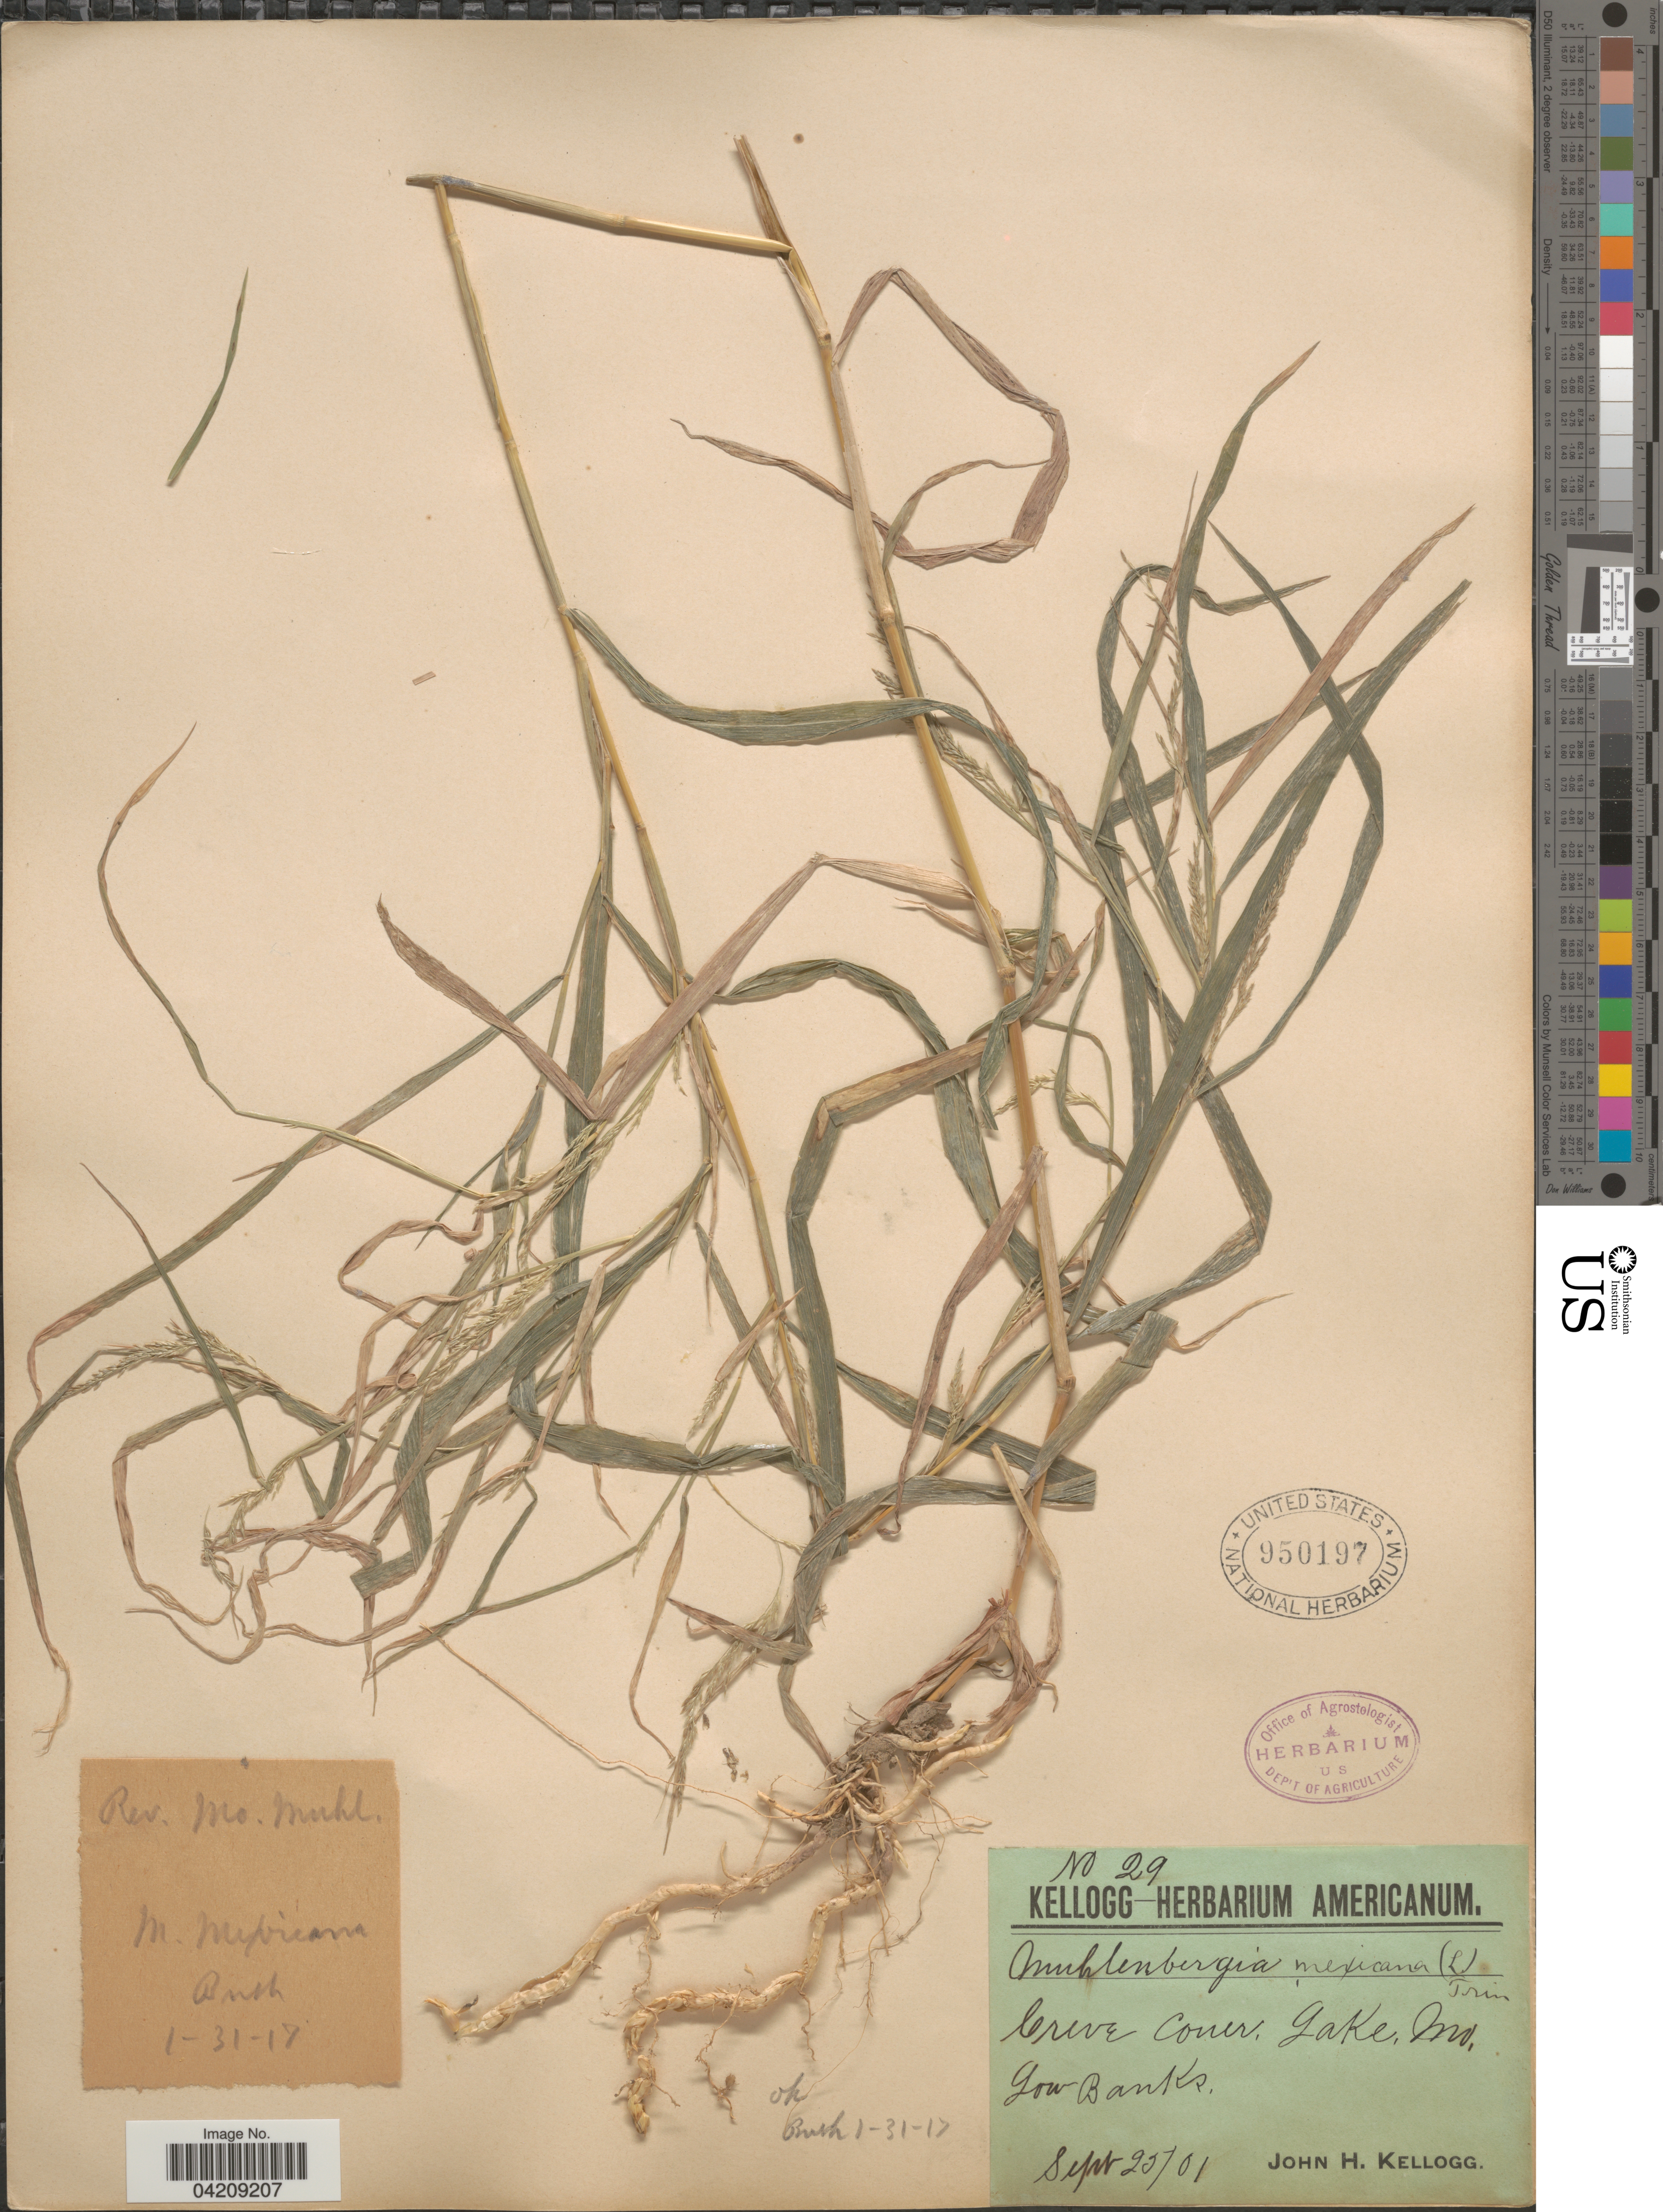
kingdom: Plantae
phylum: Tracheophyta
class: Liliopsida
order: Poales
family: Poaceae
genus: Muhlenbergia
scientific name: Muhlenbergia frondosa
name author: (Poir.) Fernald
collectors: J. H. Kellogg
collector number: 29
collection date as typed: Transcribed d/m/y: 25/9/1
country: United States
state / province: Missouri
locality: Creve Coeur, Lake.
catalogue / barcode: US 950197